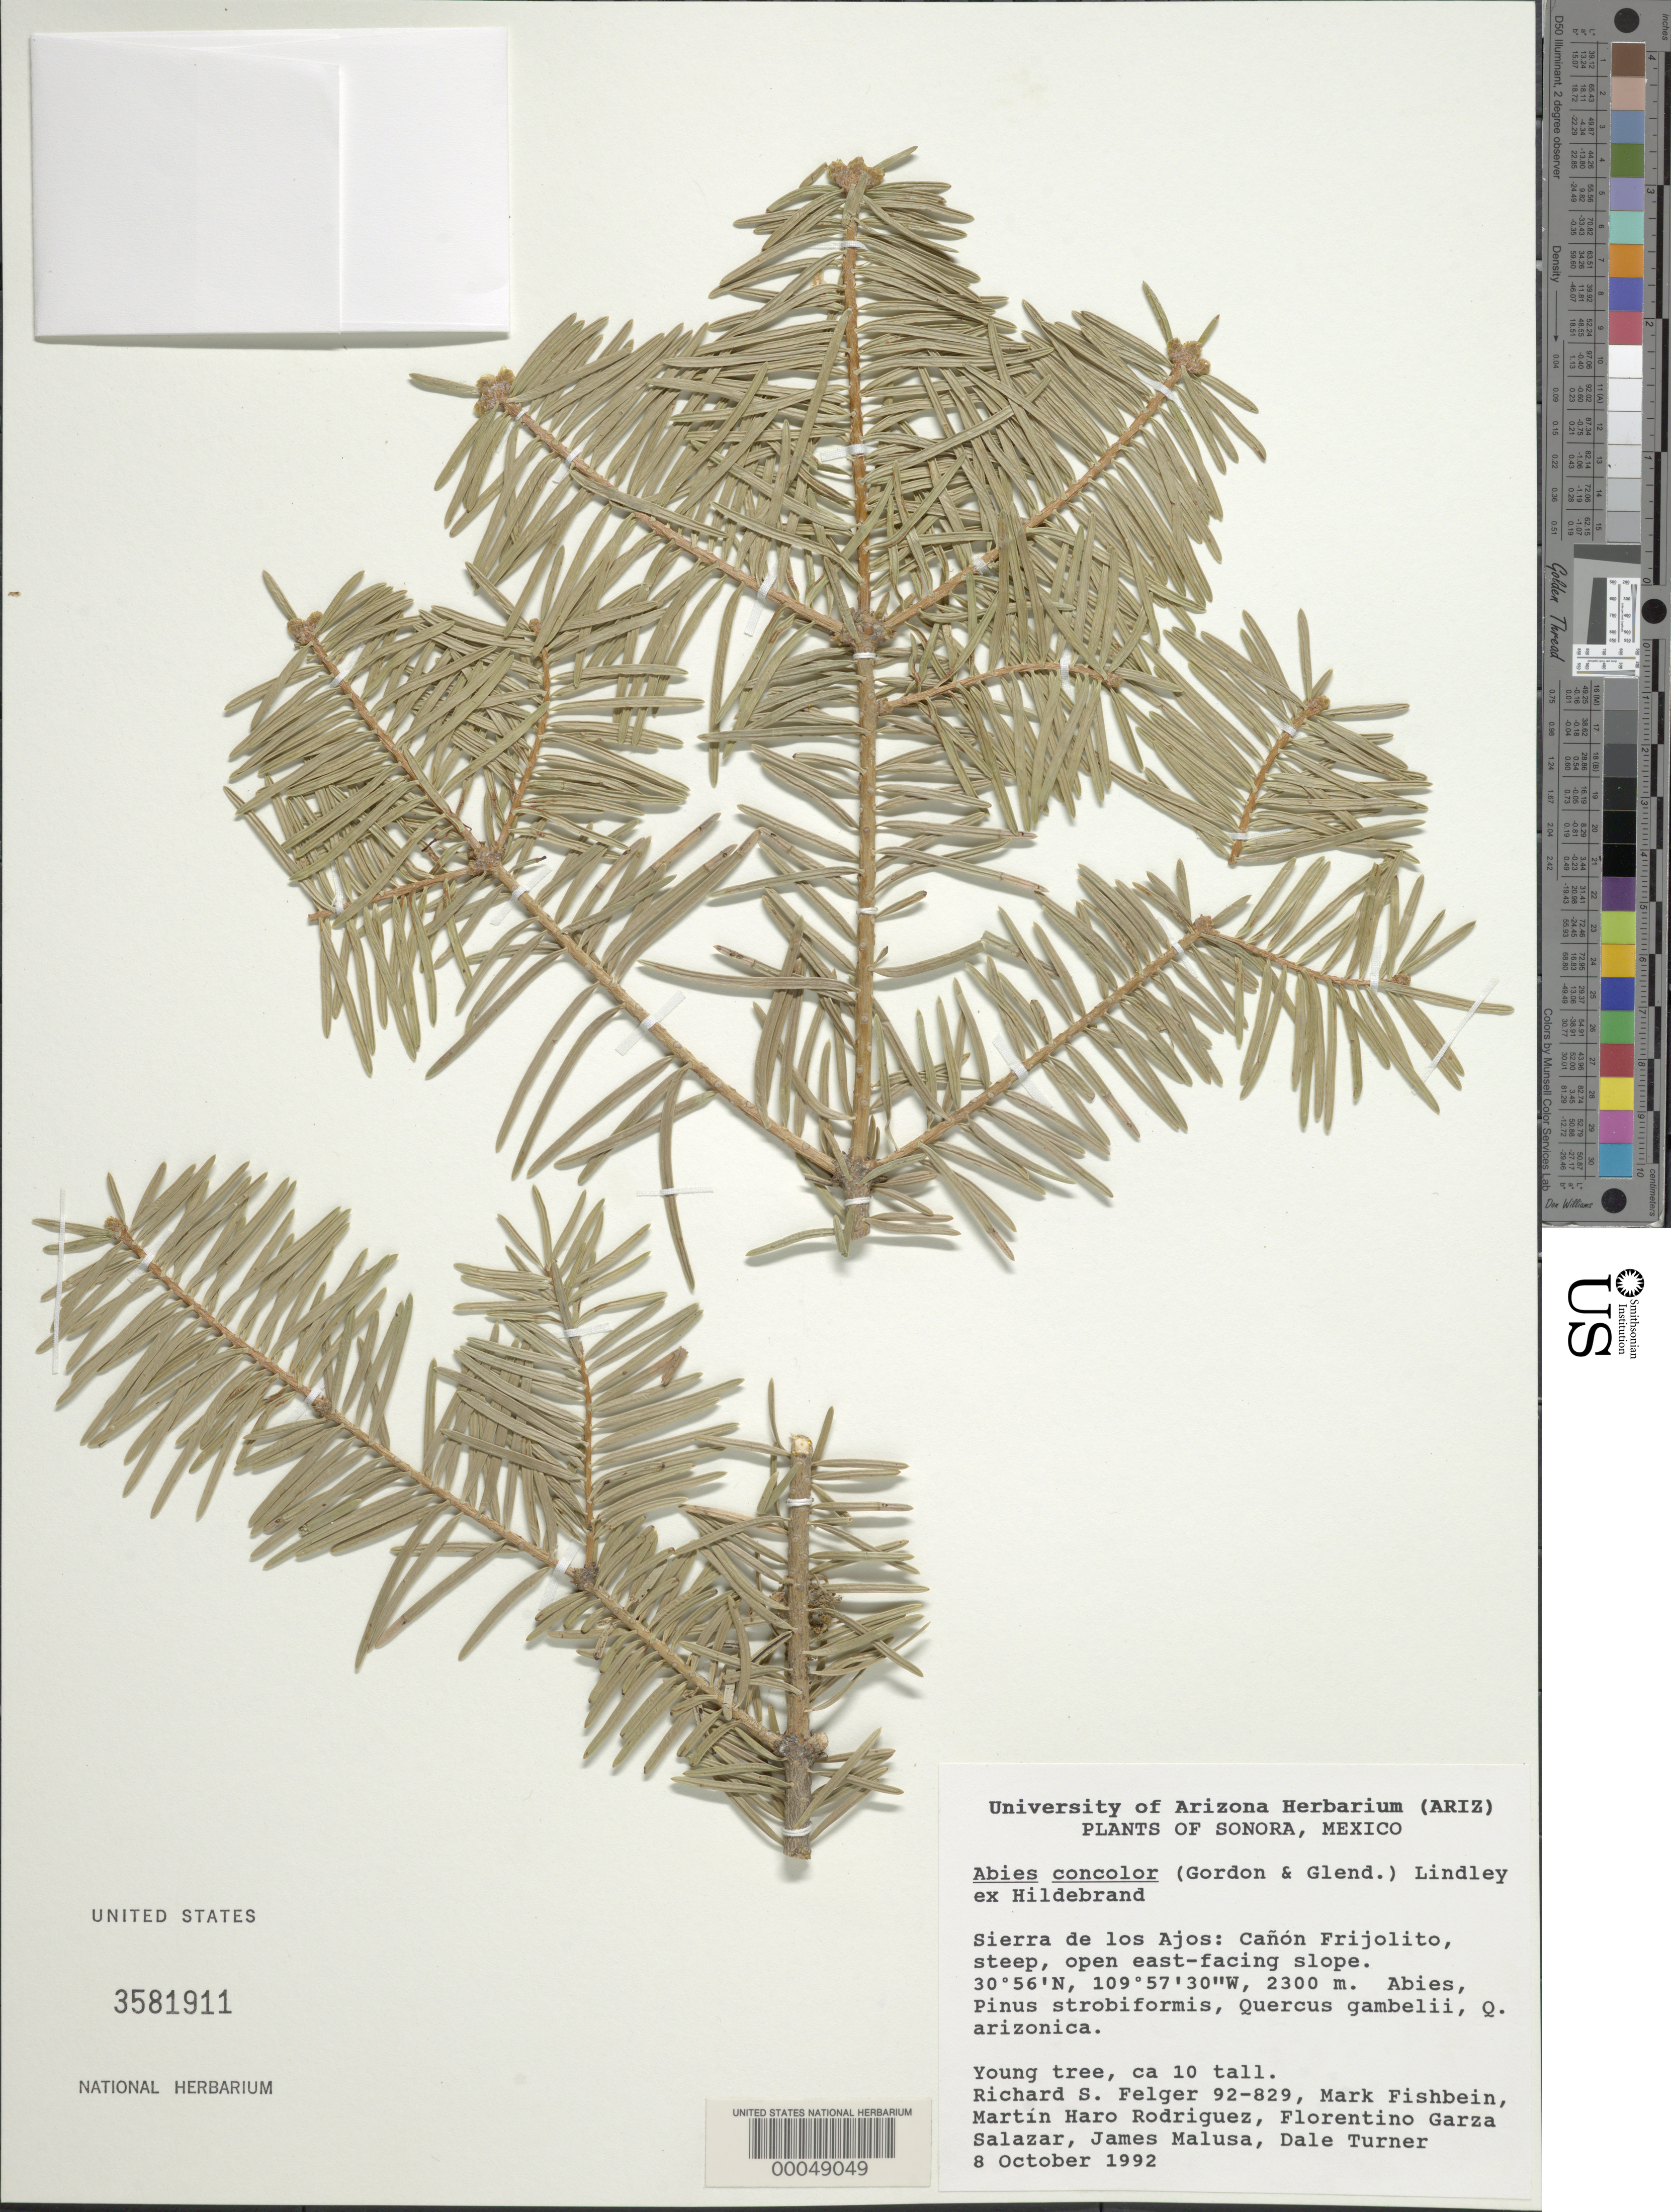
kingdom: Plantae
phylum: Tracheophyta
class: Pinopsida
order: Pinales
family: Pinaceae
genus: Abies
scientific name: Abies concolor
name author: (Gordon & Glend.) Lindl. ex Hildebr.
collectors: R. S. Felger, M. Fishbein, M. Haro-Rodriguez & F. Salazar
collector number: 92-829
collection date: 1992-10-08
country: Mexico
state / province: Sonora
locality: Sierra de los Ajos, Canon Frijolito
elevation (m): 2300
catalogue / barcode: US 3581911